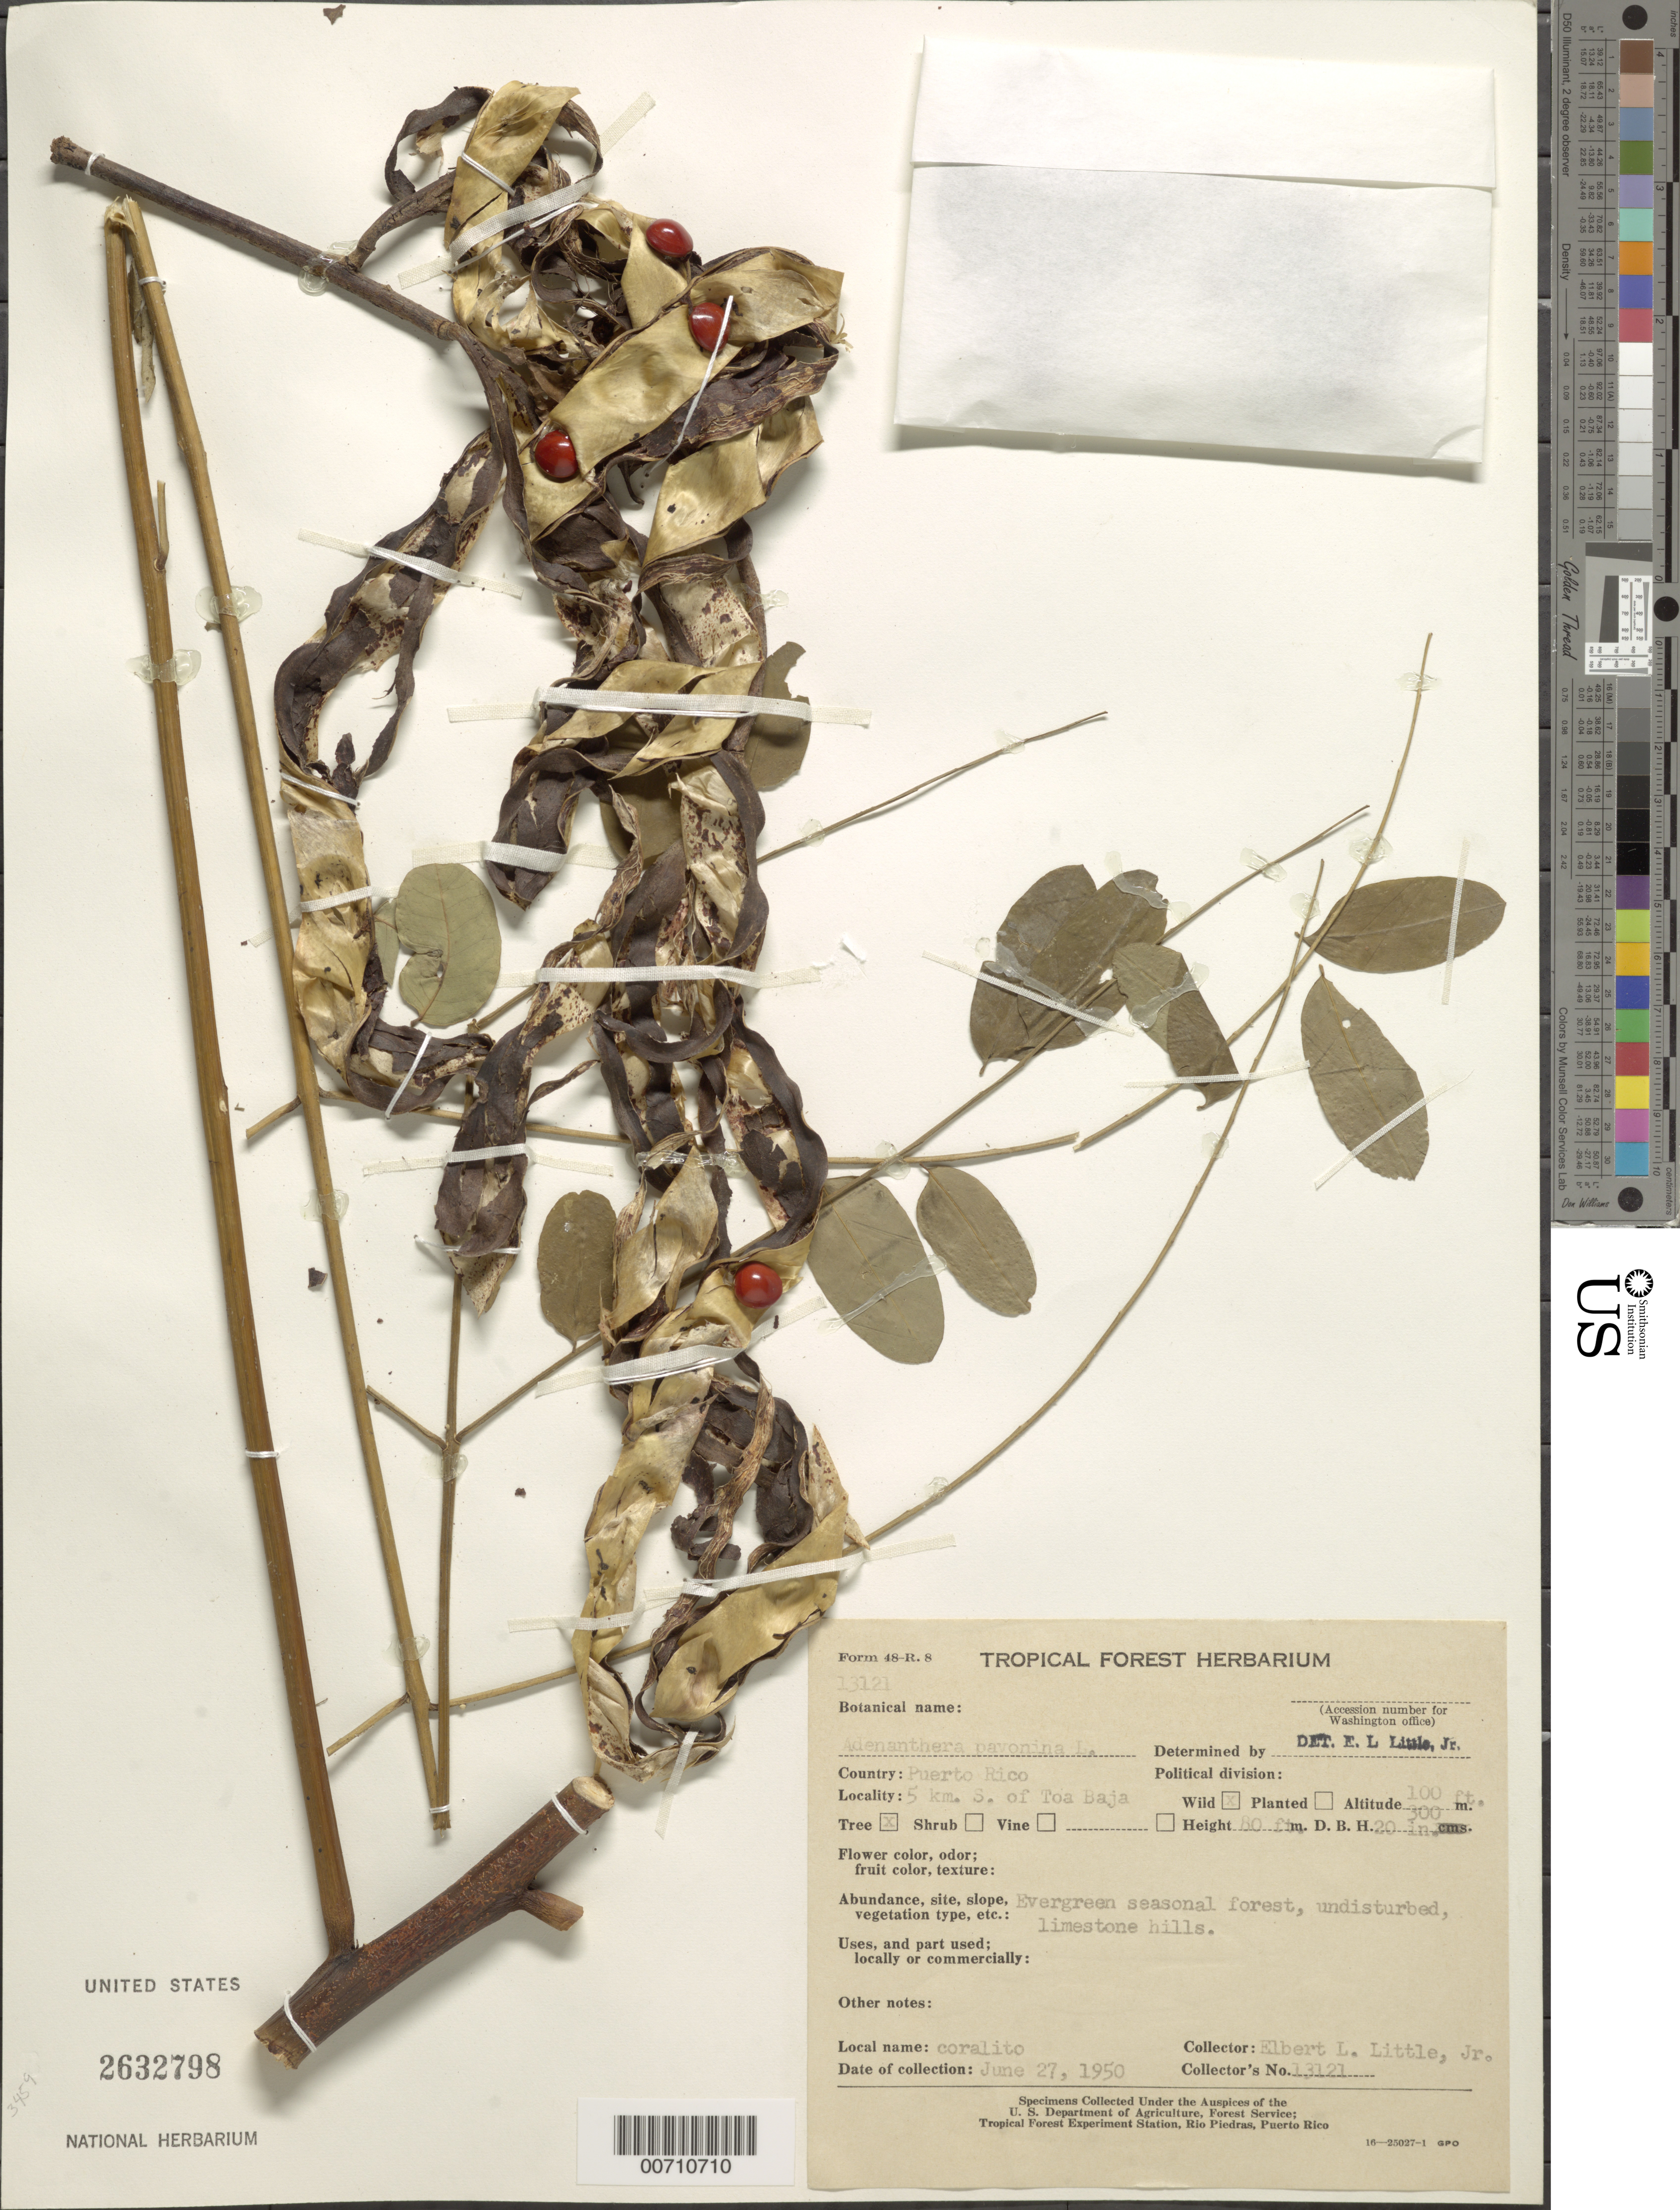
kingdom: Plantae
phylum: Tracheophyta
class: Magnoliopsida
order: Fabales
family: Fabaceae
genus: Adenanthera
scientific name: Adenanthera pavonina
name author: L.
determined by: Little, Elbert L., Jr., (FSSR), United States Department of Agriculture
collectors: E. L. Little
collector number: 13121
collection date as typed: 27 Jun 1950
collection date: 1950-06-27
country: Puerto Rico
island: Greater Antilles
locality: Toa Baja, 5 km S of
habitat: Evergreen seasonal forest, undisturbed, limestone hills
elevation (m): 30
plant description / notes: Common name: Coralito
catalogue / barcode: US 2632798